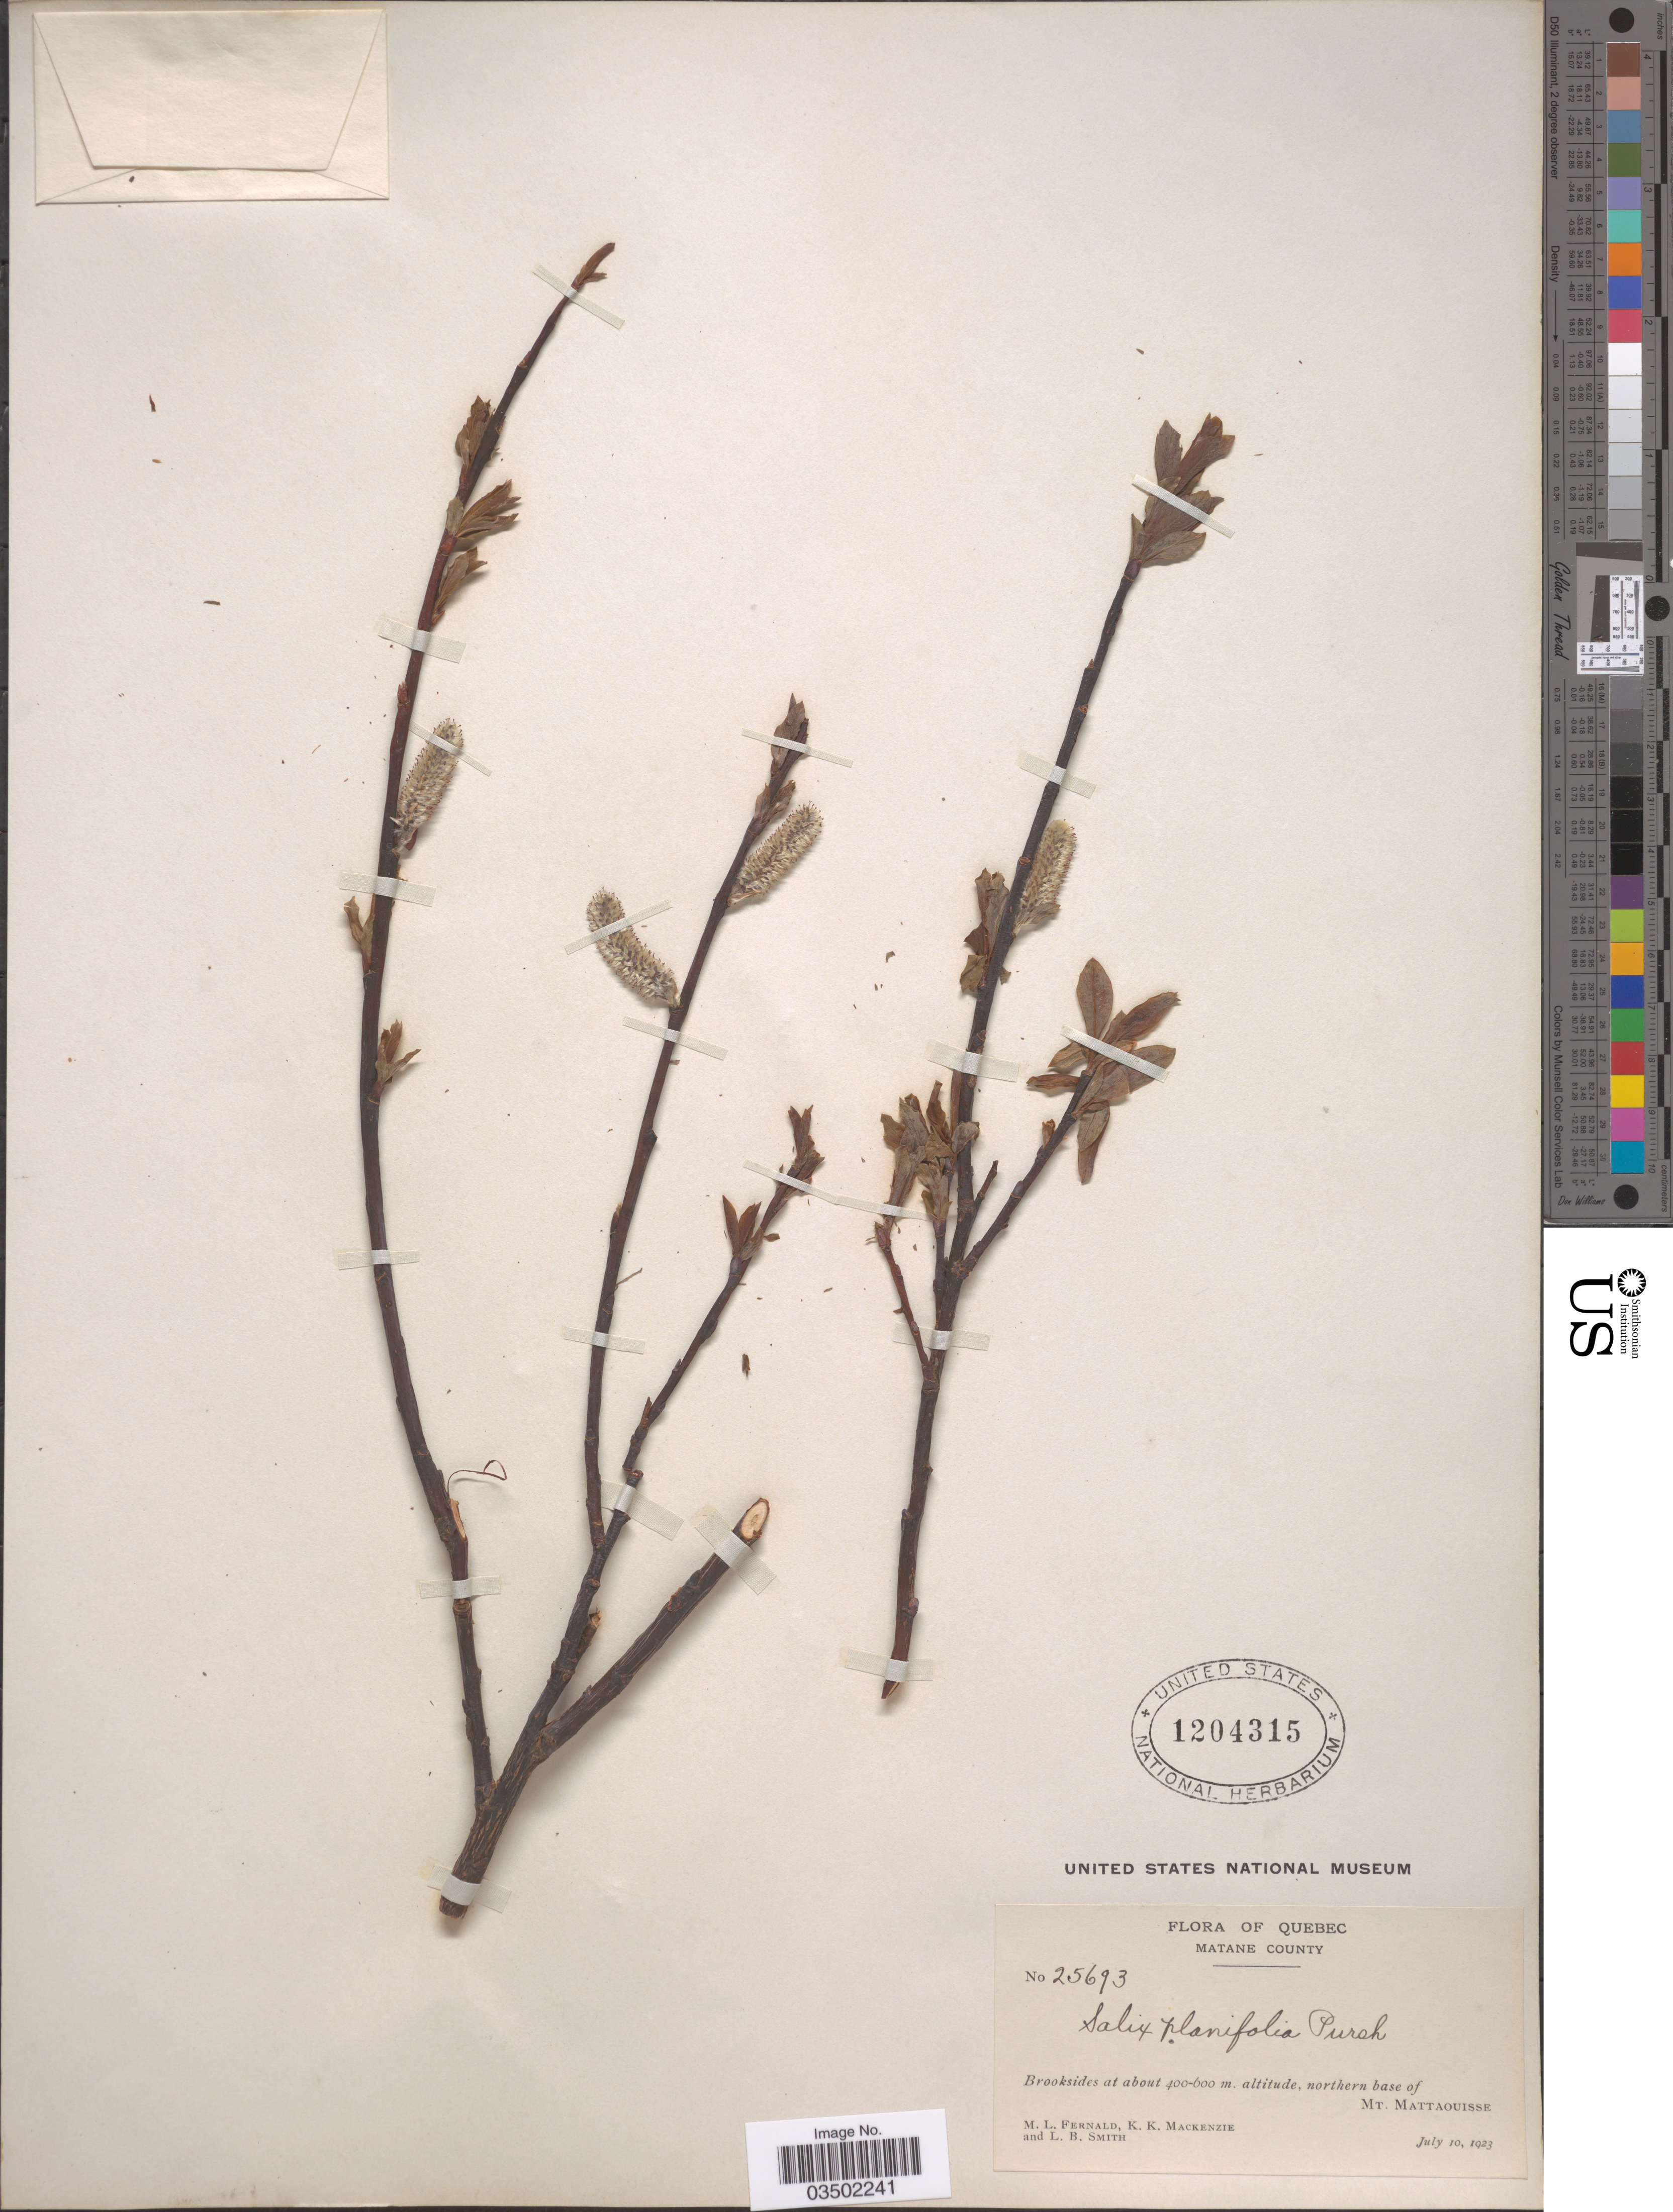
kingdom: Plantae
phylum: Tracheophyta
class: Magnoliopsida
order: Malpighiales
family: Salicaceae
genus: Salix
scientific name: Salix planifolia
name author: Pursh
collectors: M. L. Fernald, K. K. Mackenzie & L. Smith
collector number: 25693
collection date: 1923-07-10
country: Canada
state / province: Quebec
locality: Matane County. Northern base of Mt. Mattaouisse.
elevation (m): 400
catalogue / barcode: US 1204315